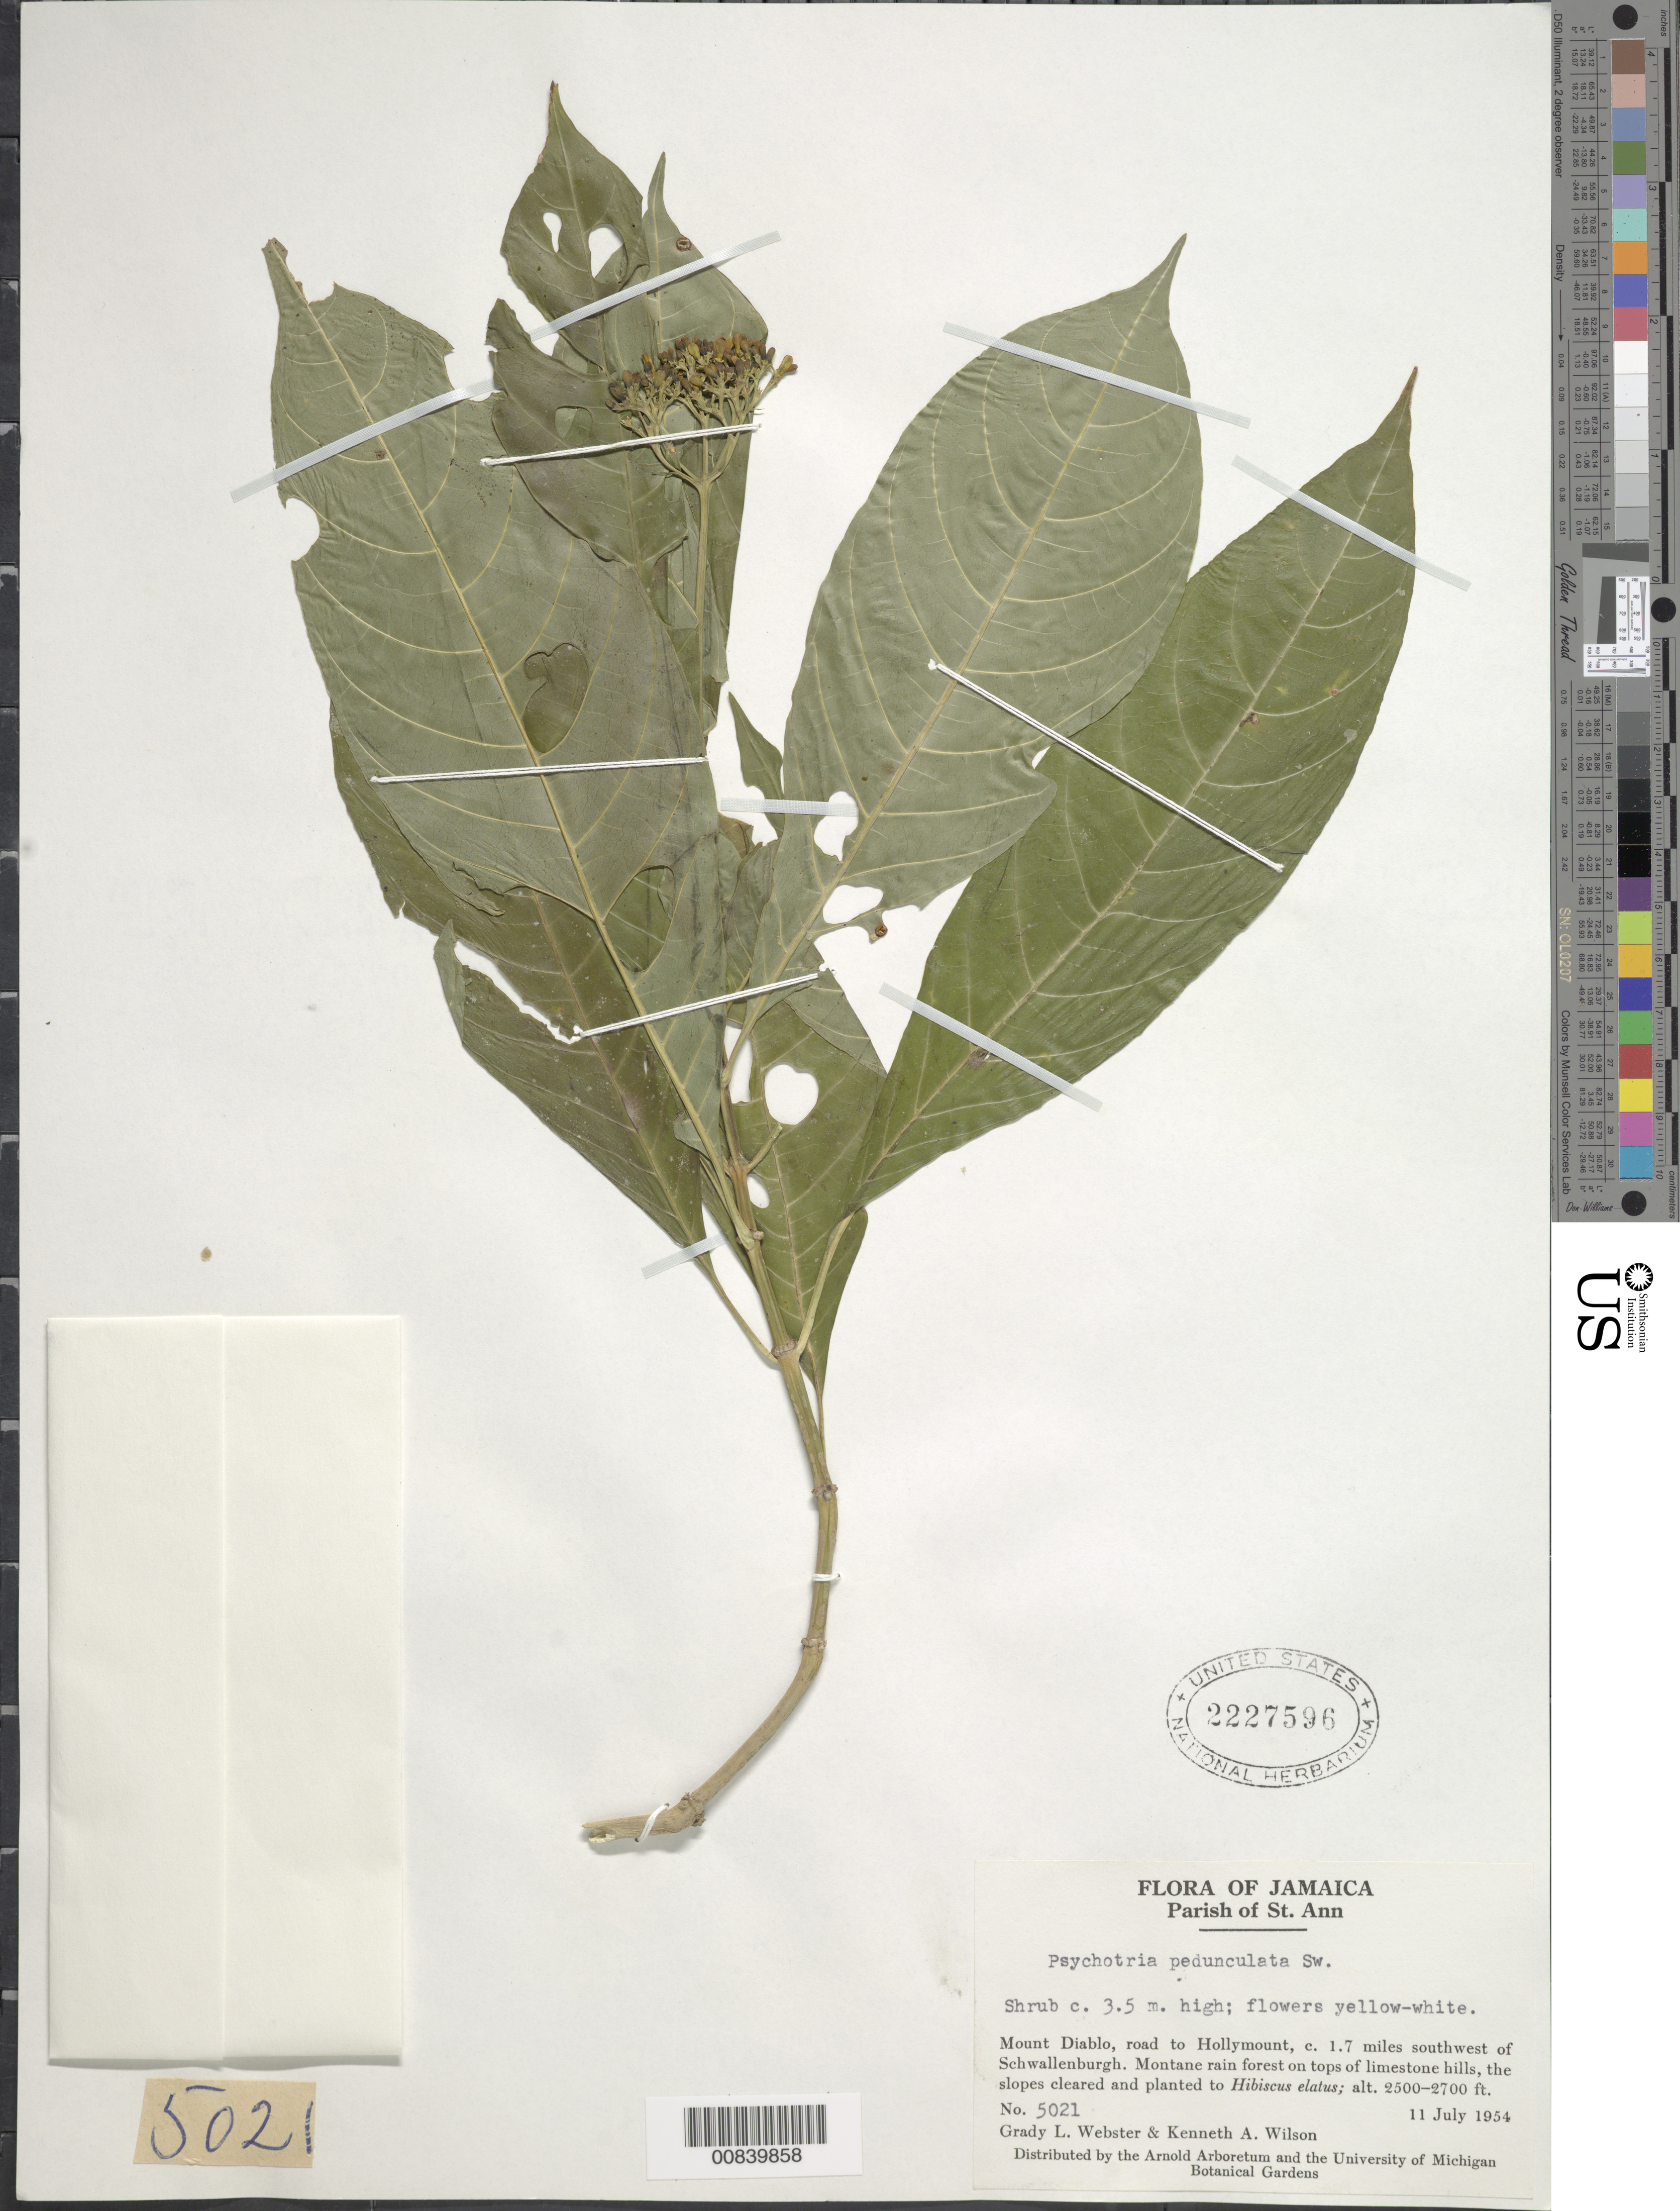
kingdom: Plantae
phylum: Tracheophyta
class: Magnoliopsida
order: Gentianales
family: Rubiaceae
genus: Psychotria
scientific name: Psychotria pendunculata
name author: Sw.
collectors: G. L. Webster & K. A. Wilson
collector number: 5021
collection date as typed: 11 Jul 1954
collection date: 1954-07-11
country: Jamaica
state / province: Saint Ann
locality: Mount Diablo, road to Hollymount, c. 1.7 miles southwest of Schwallenburgh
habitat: Montane rainforest on tops of limestone hills, the slopes cleared and planted to Hibiscus elatus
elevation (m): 762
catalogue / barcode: US 2227596